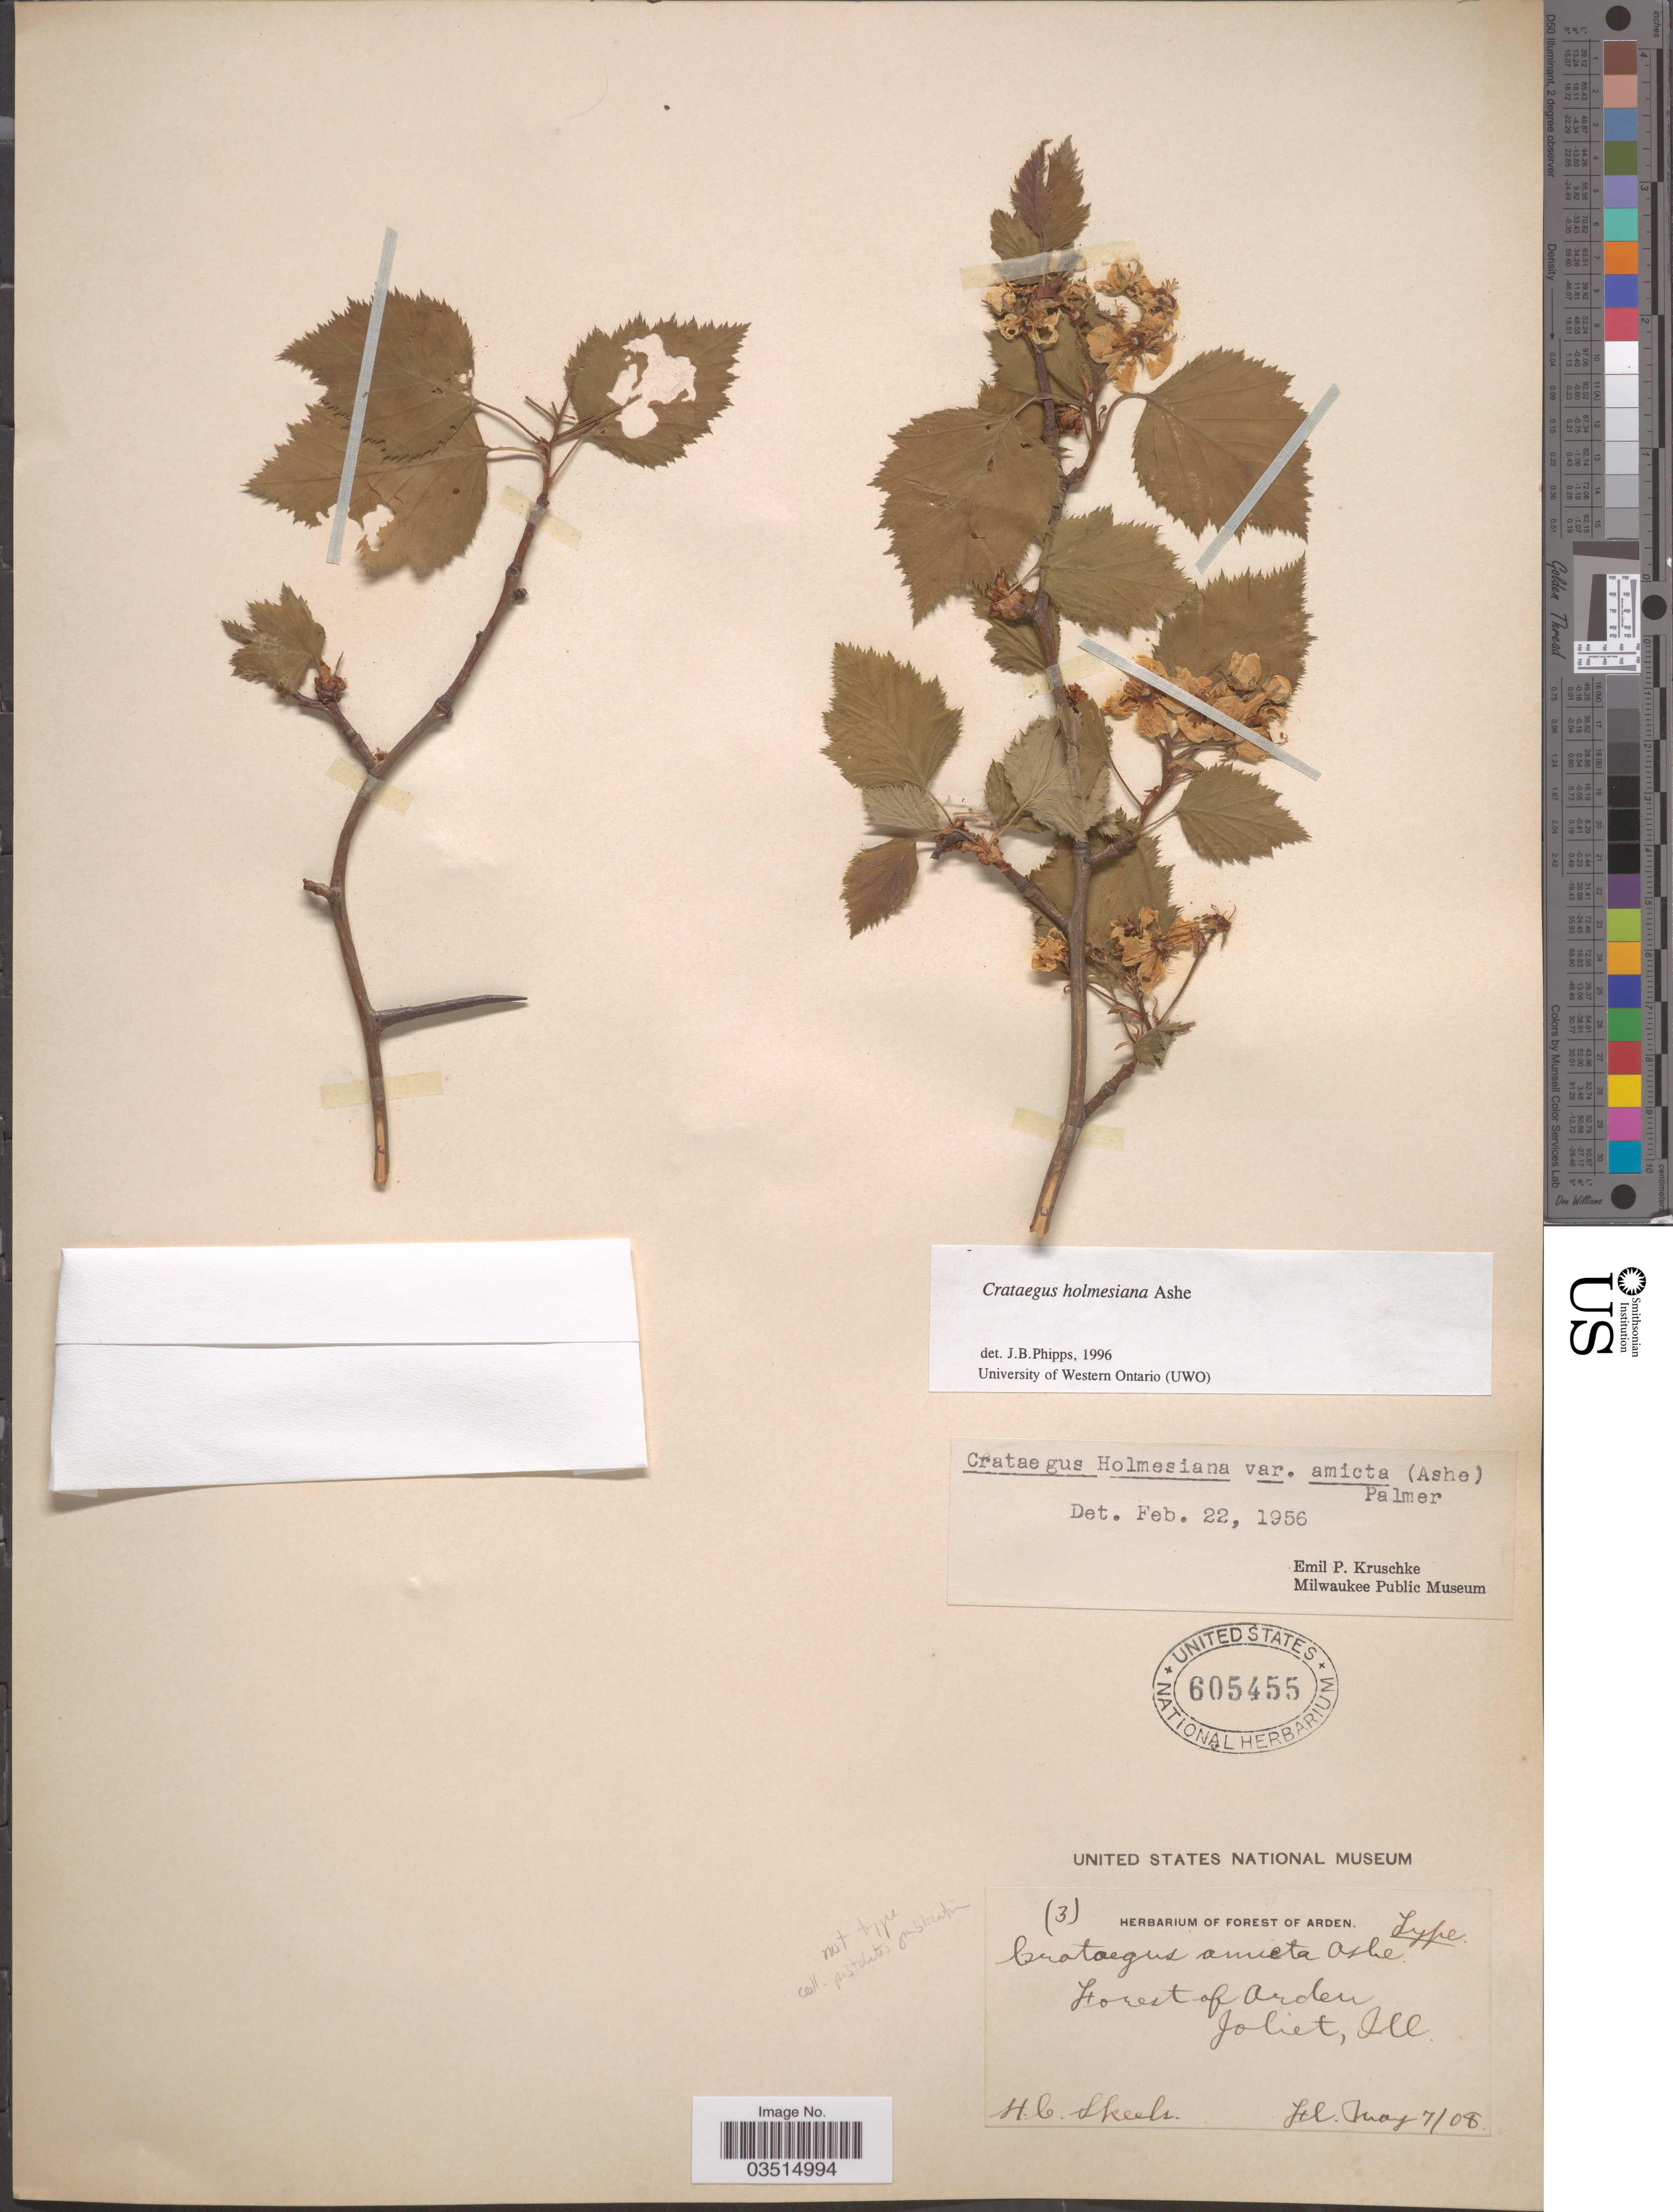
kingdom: Plantae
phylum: Tracheophyta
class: Magnoliopsida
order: Rosales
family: Rosaceae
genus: Crataegus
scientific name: Crataegus holmesiana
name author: Ashe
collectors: H. Skeels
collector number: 3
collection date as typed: Transcribed d/m/y: 7/5/8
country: United States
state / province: Illinois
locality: Forest of Arden Joliet.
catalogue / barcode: US 605455